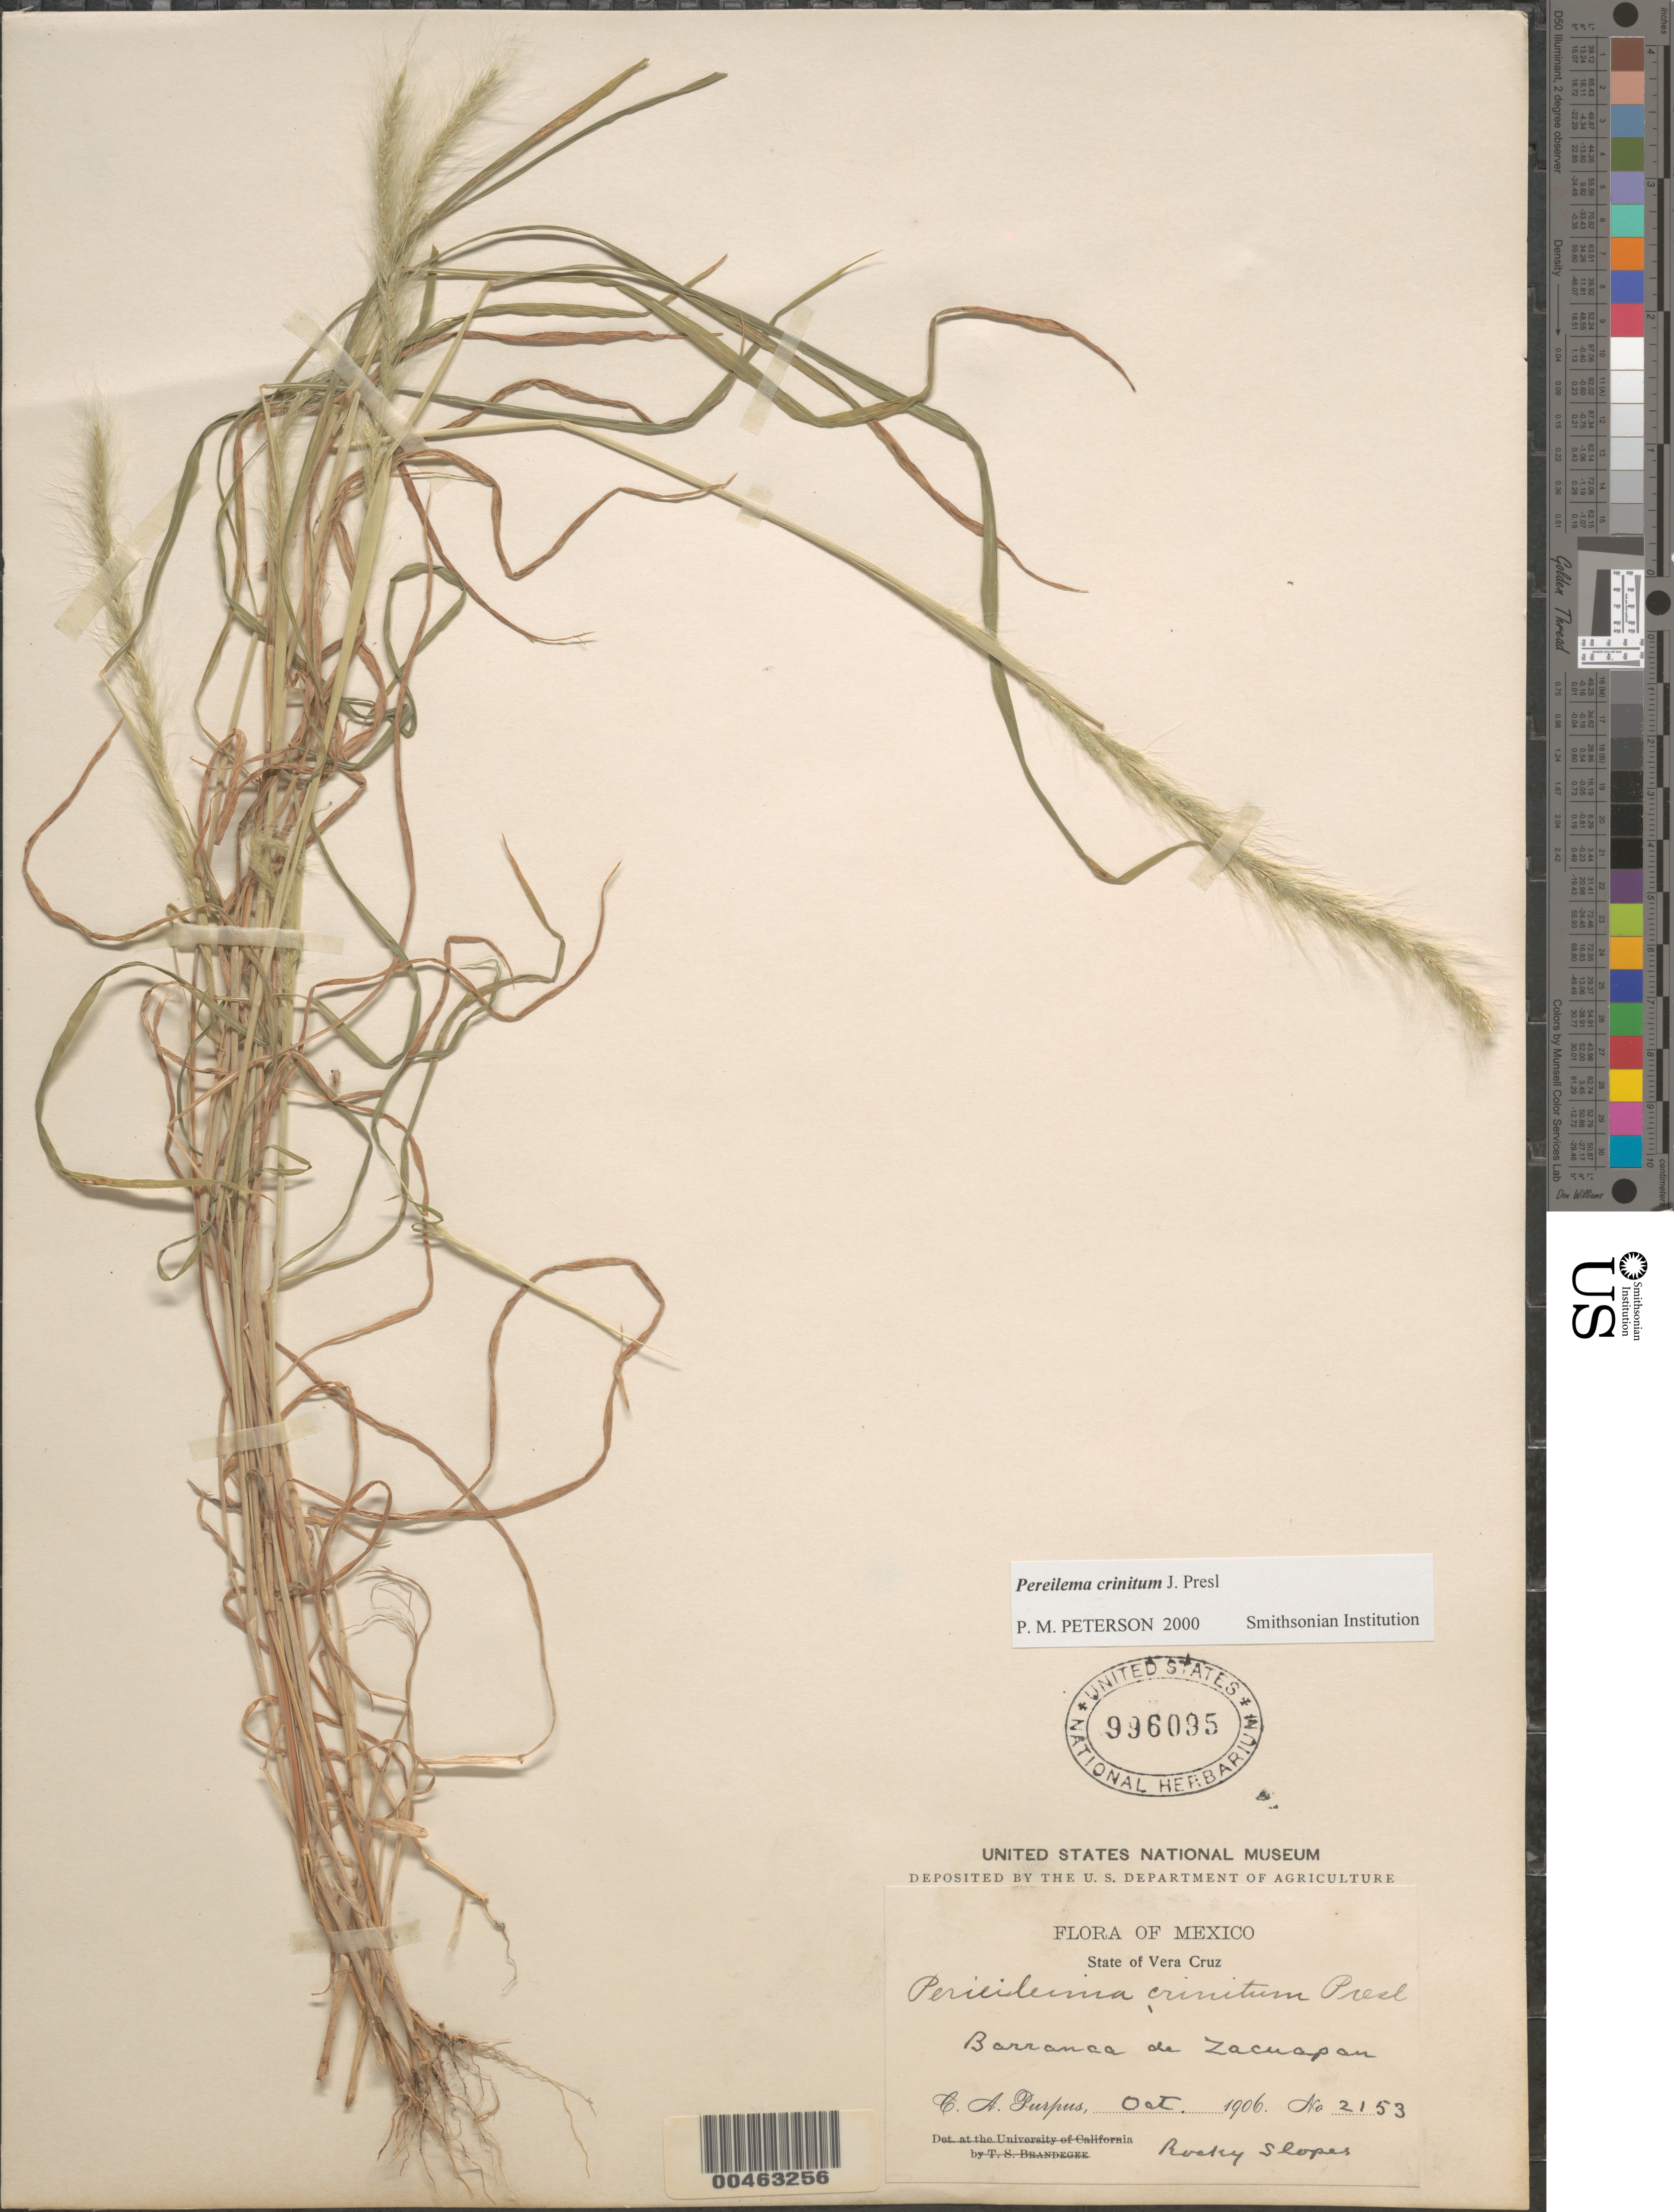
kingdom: Plantae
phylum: Tracheophyta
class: Liliopsida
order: Poales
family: Poaceae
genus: Pereilema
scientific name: Pereilema crinitum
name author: J. Presl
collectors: C. A. Purpus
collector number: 2153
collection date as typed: Oct 1906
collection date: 1906-10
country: Mexico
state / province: Veracruz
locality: Barranca de Zacuapan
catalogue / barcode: US 996095